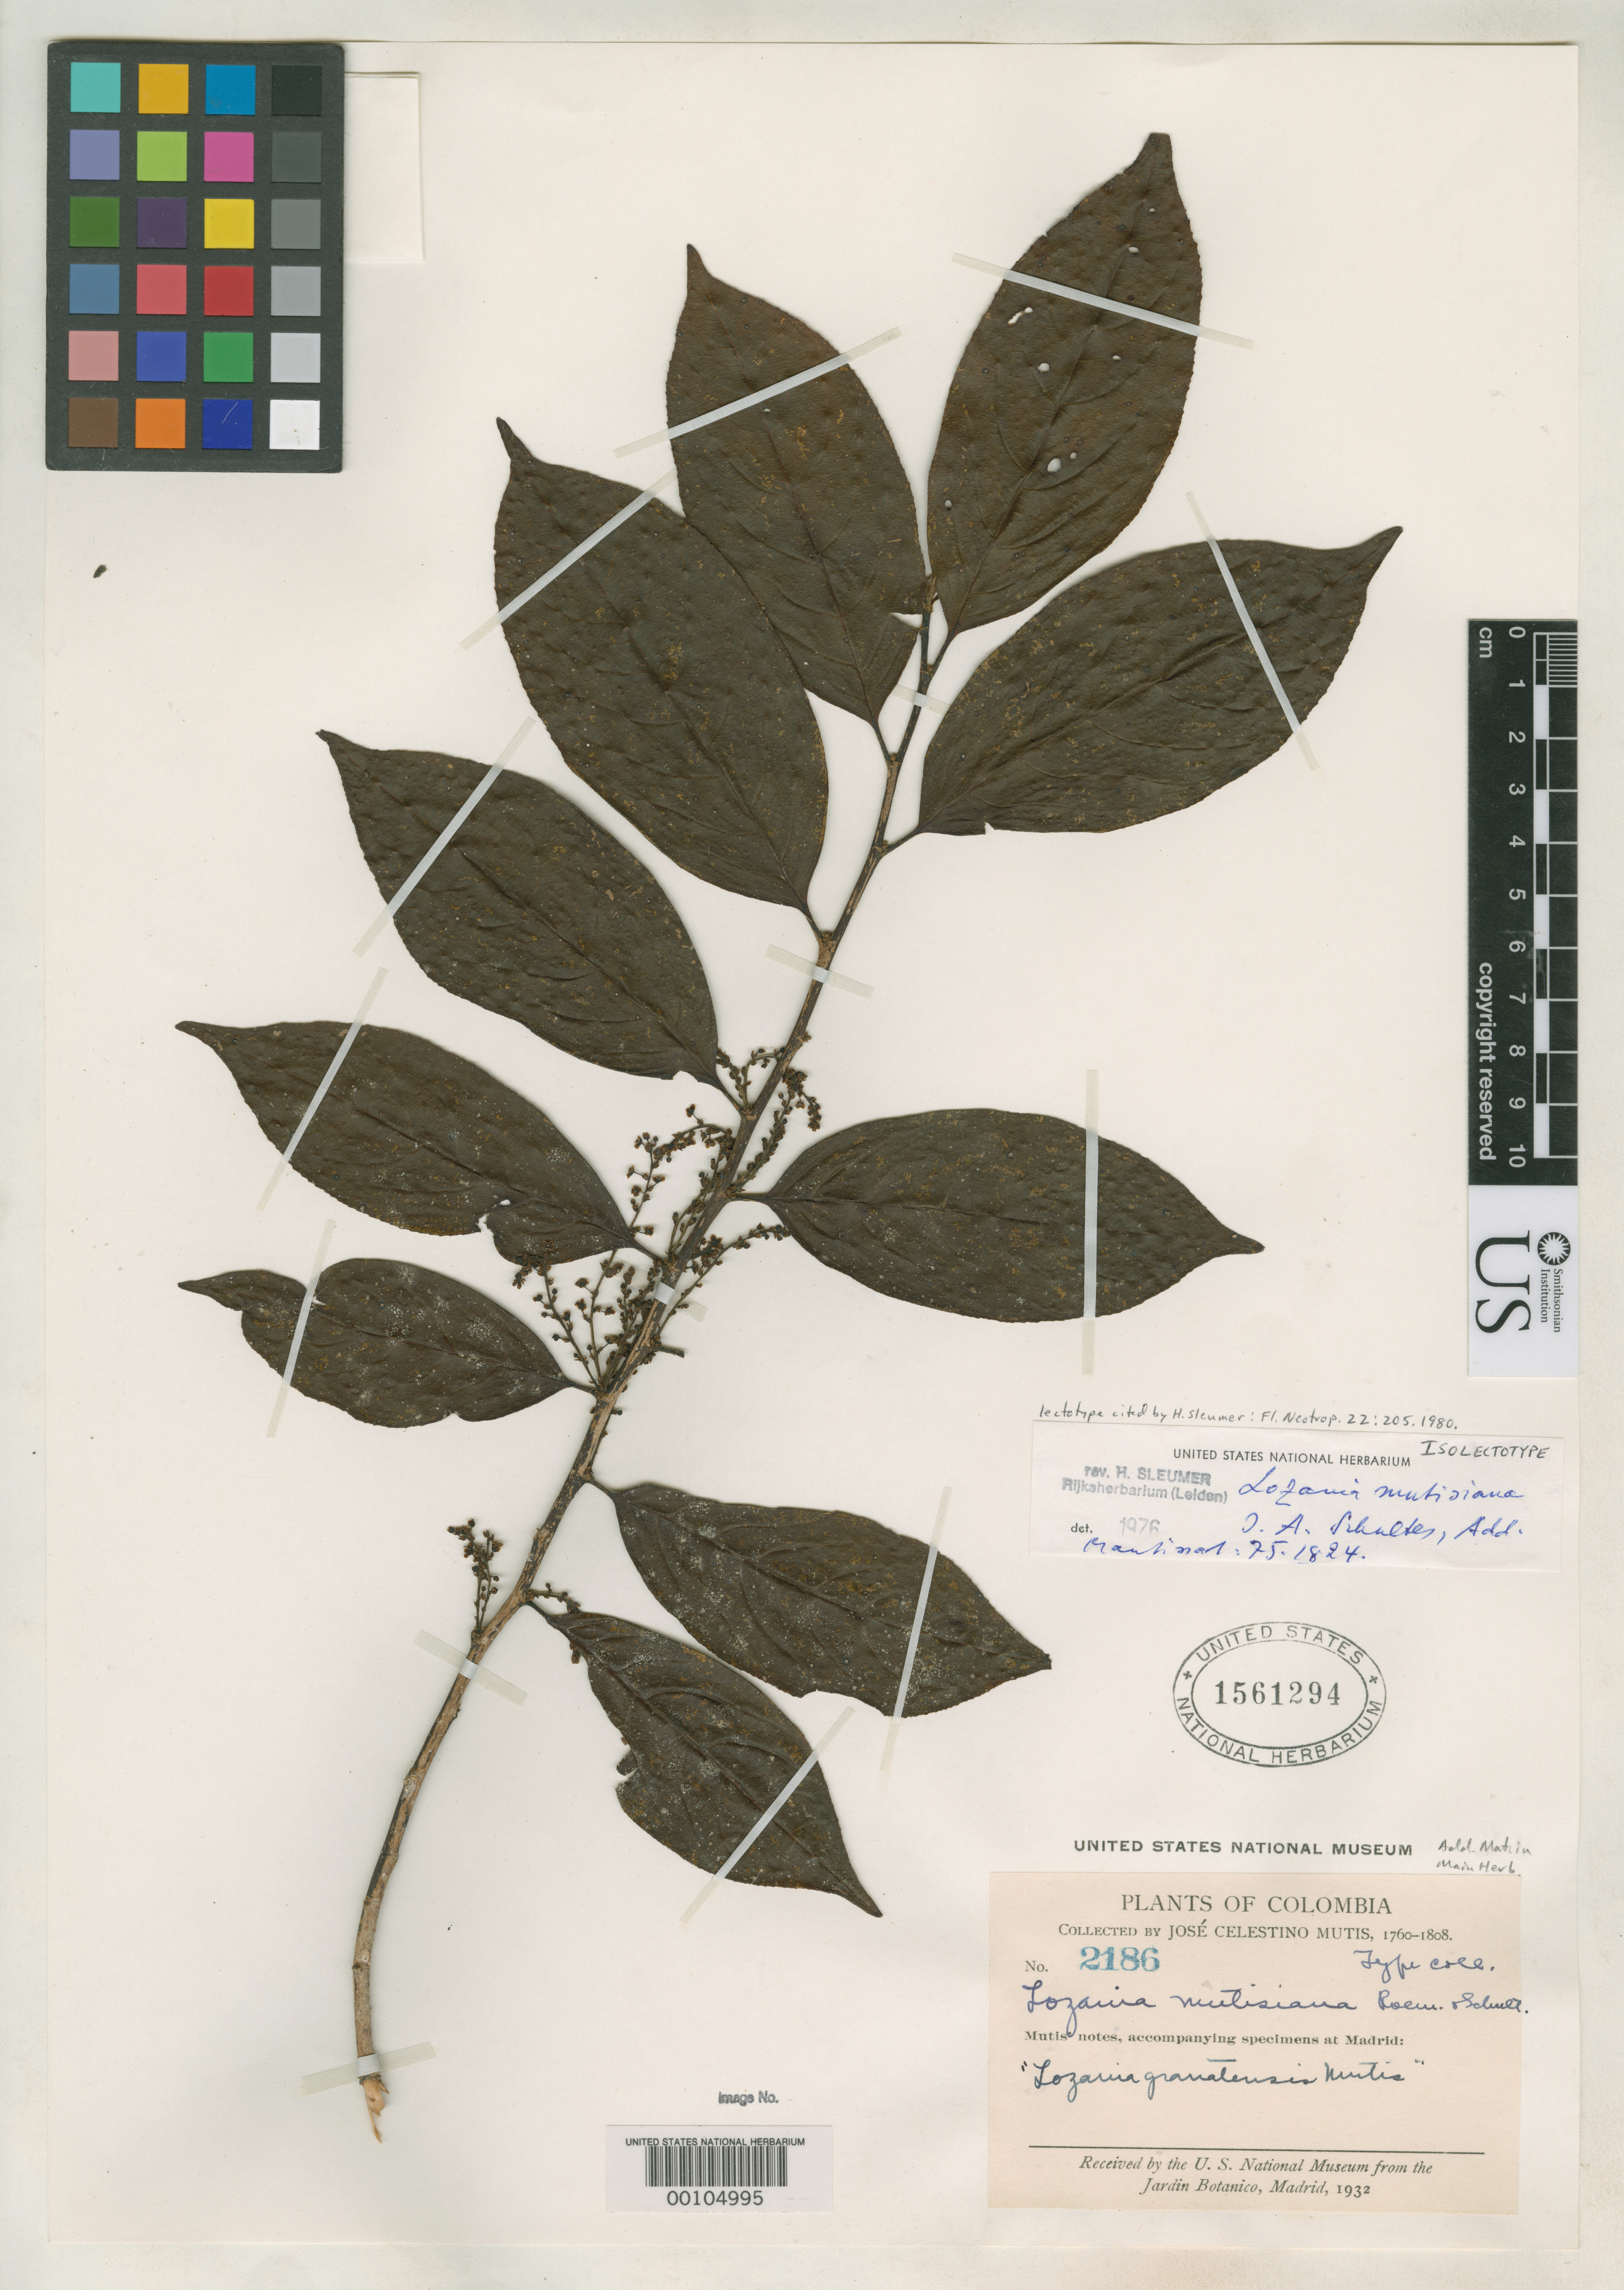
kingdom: Plantae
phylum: Tracheophyta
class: Magnoliopsida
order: Malpighiales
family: Lacistemataceae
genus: Lozania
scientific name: Lozania mutisiana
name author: Schult. in Roem. & Schult.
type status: Isolectotype; Isosyntype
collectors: J. C. B. Mutis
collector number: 2186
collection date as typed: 1760 to -- --- 1808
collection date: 1760/1808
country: Colombia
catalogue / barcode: US 1561294